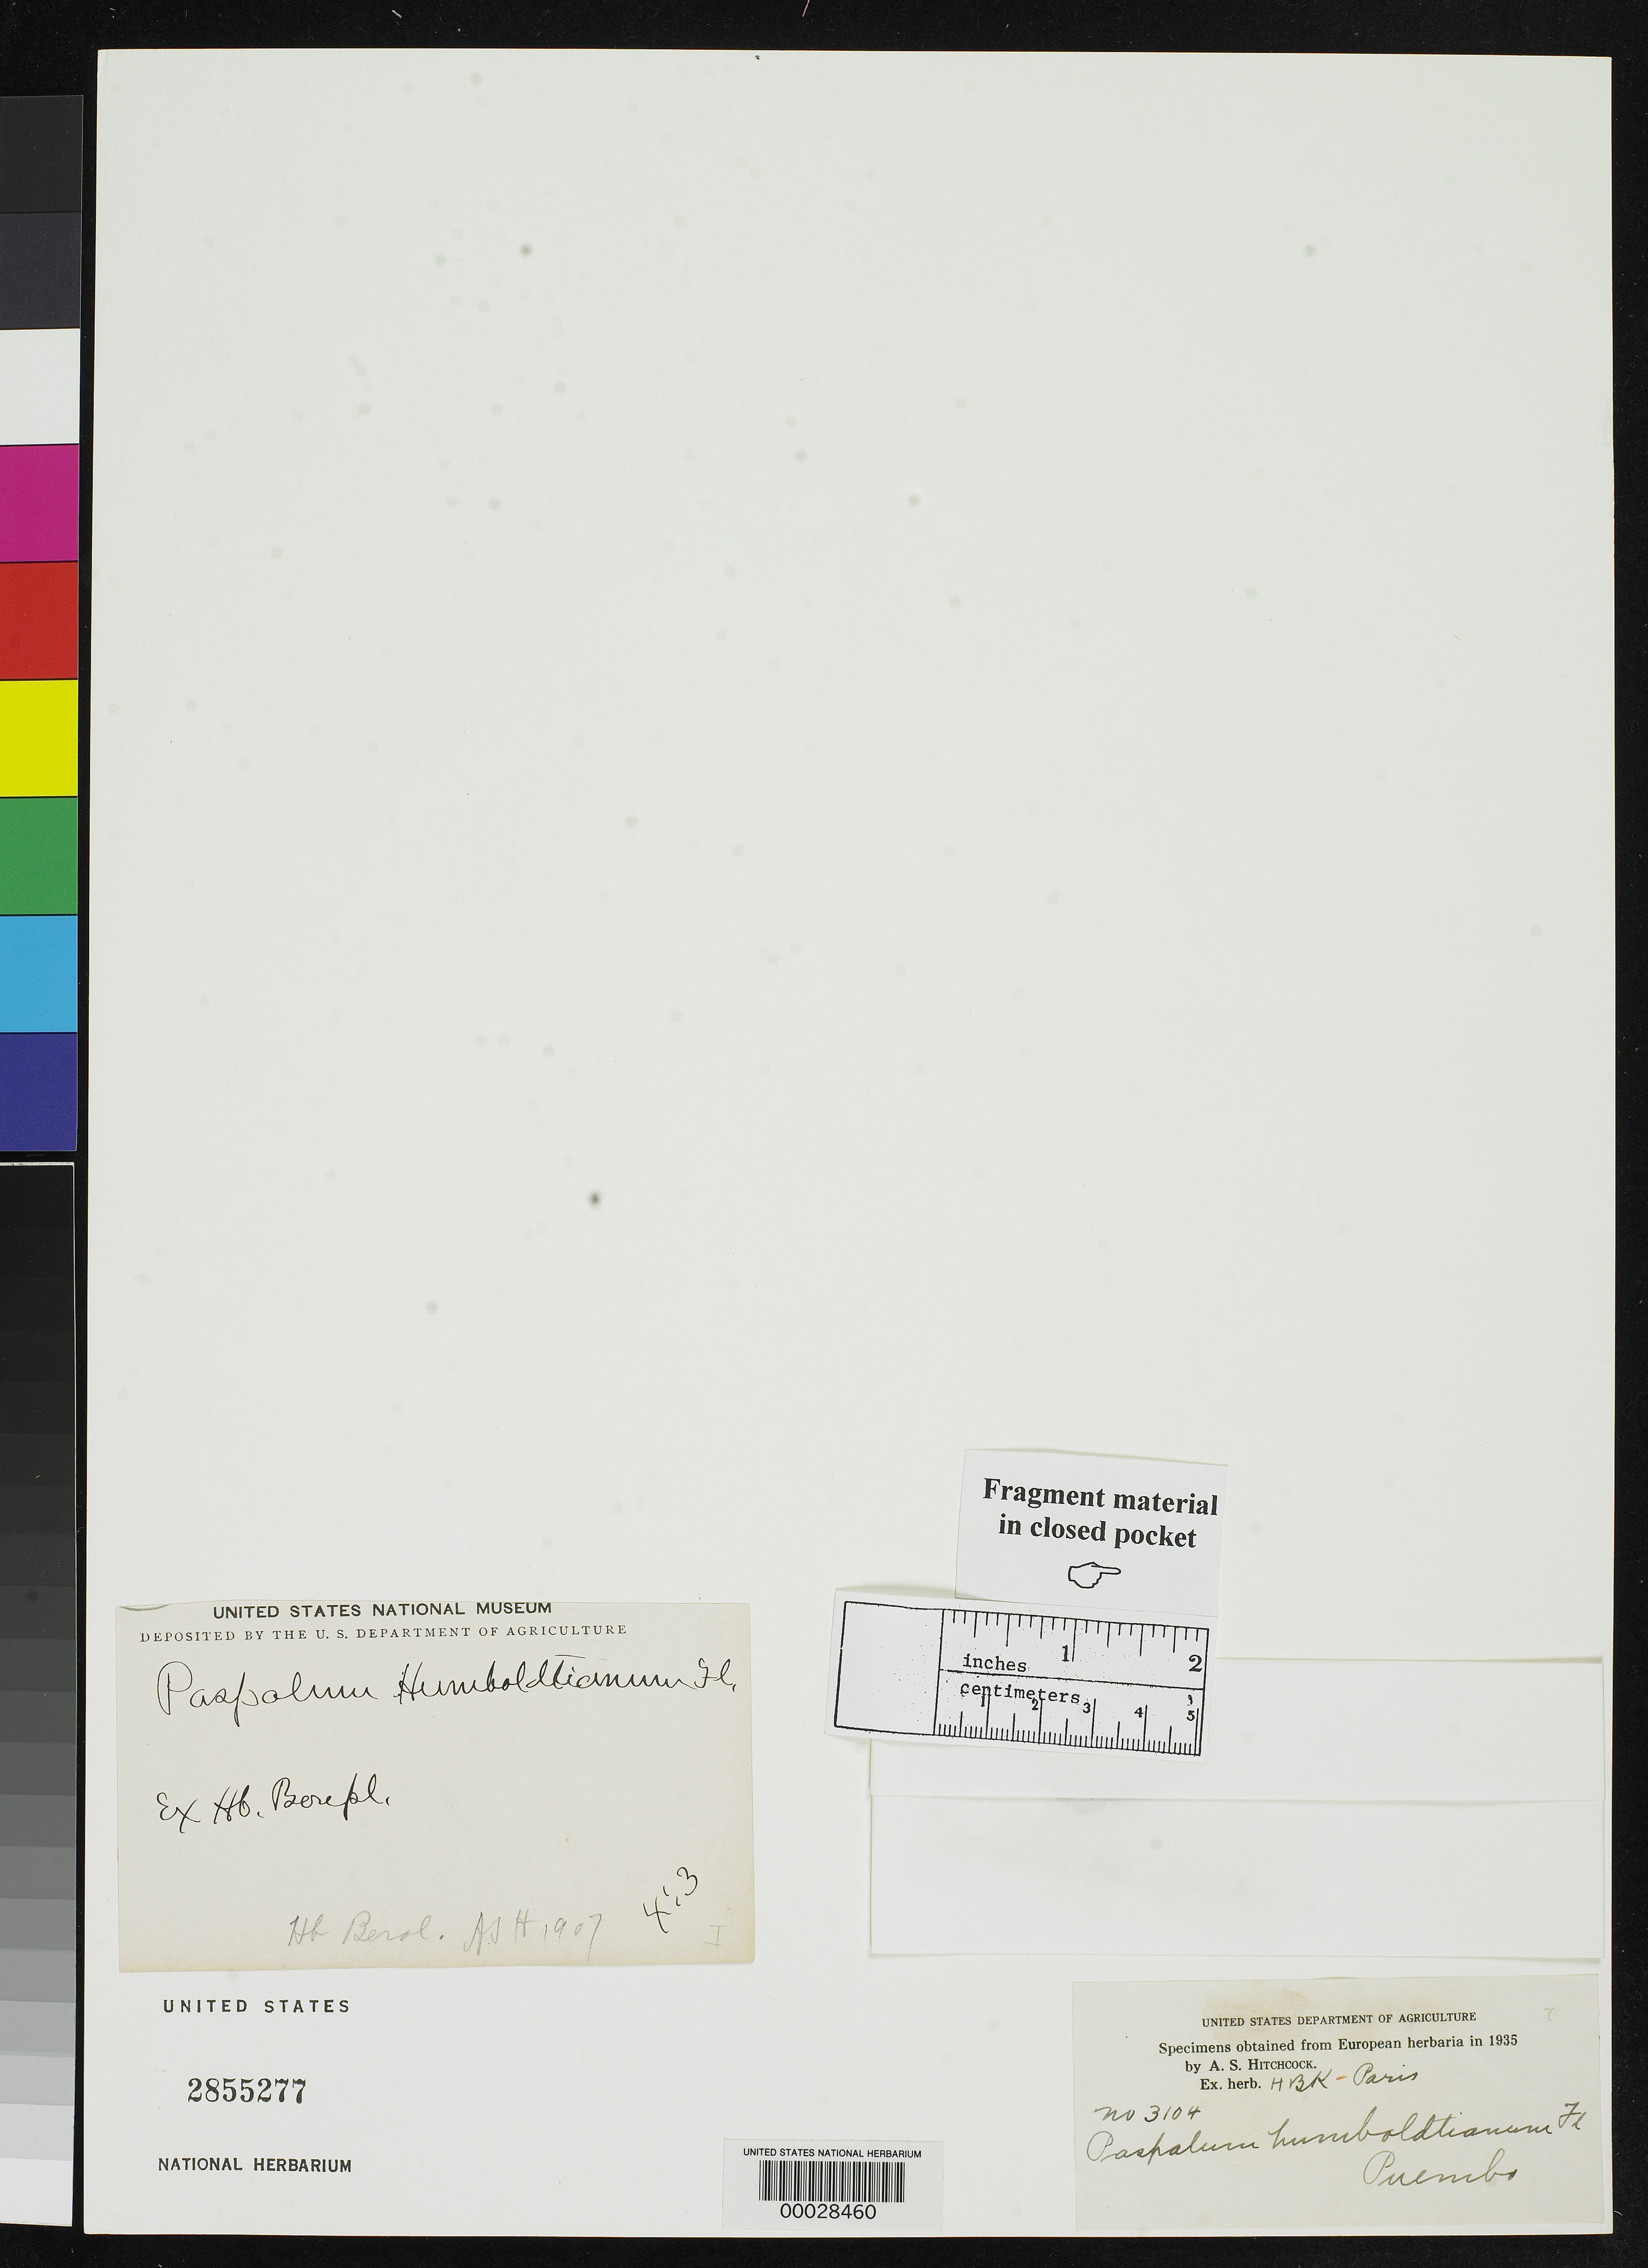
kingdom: Plantae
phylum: Tracheophyta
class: Liliopsida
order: Poales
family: Poaceae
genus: Paspalum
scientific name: Paspalum humboldtianum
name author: Flüggé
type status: Type Fragment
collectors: F. W. Humboldt & A. J. A. Bonpland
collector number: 3104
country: Ecuador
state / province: Pichincha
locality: Quito, Pueniba.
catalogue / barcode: US 2855277